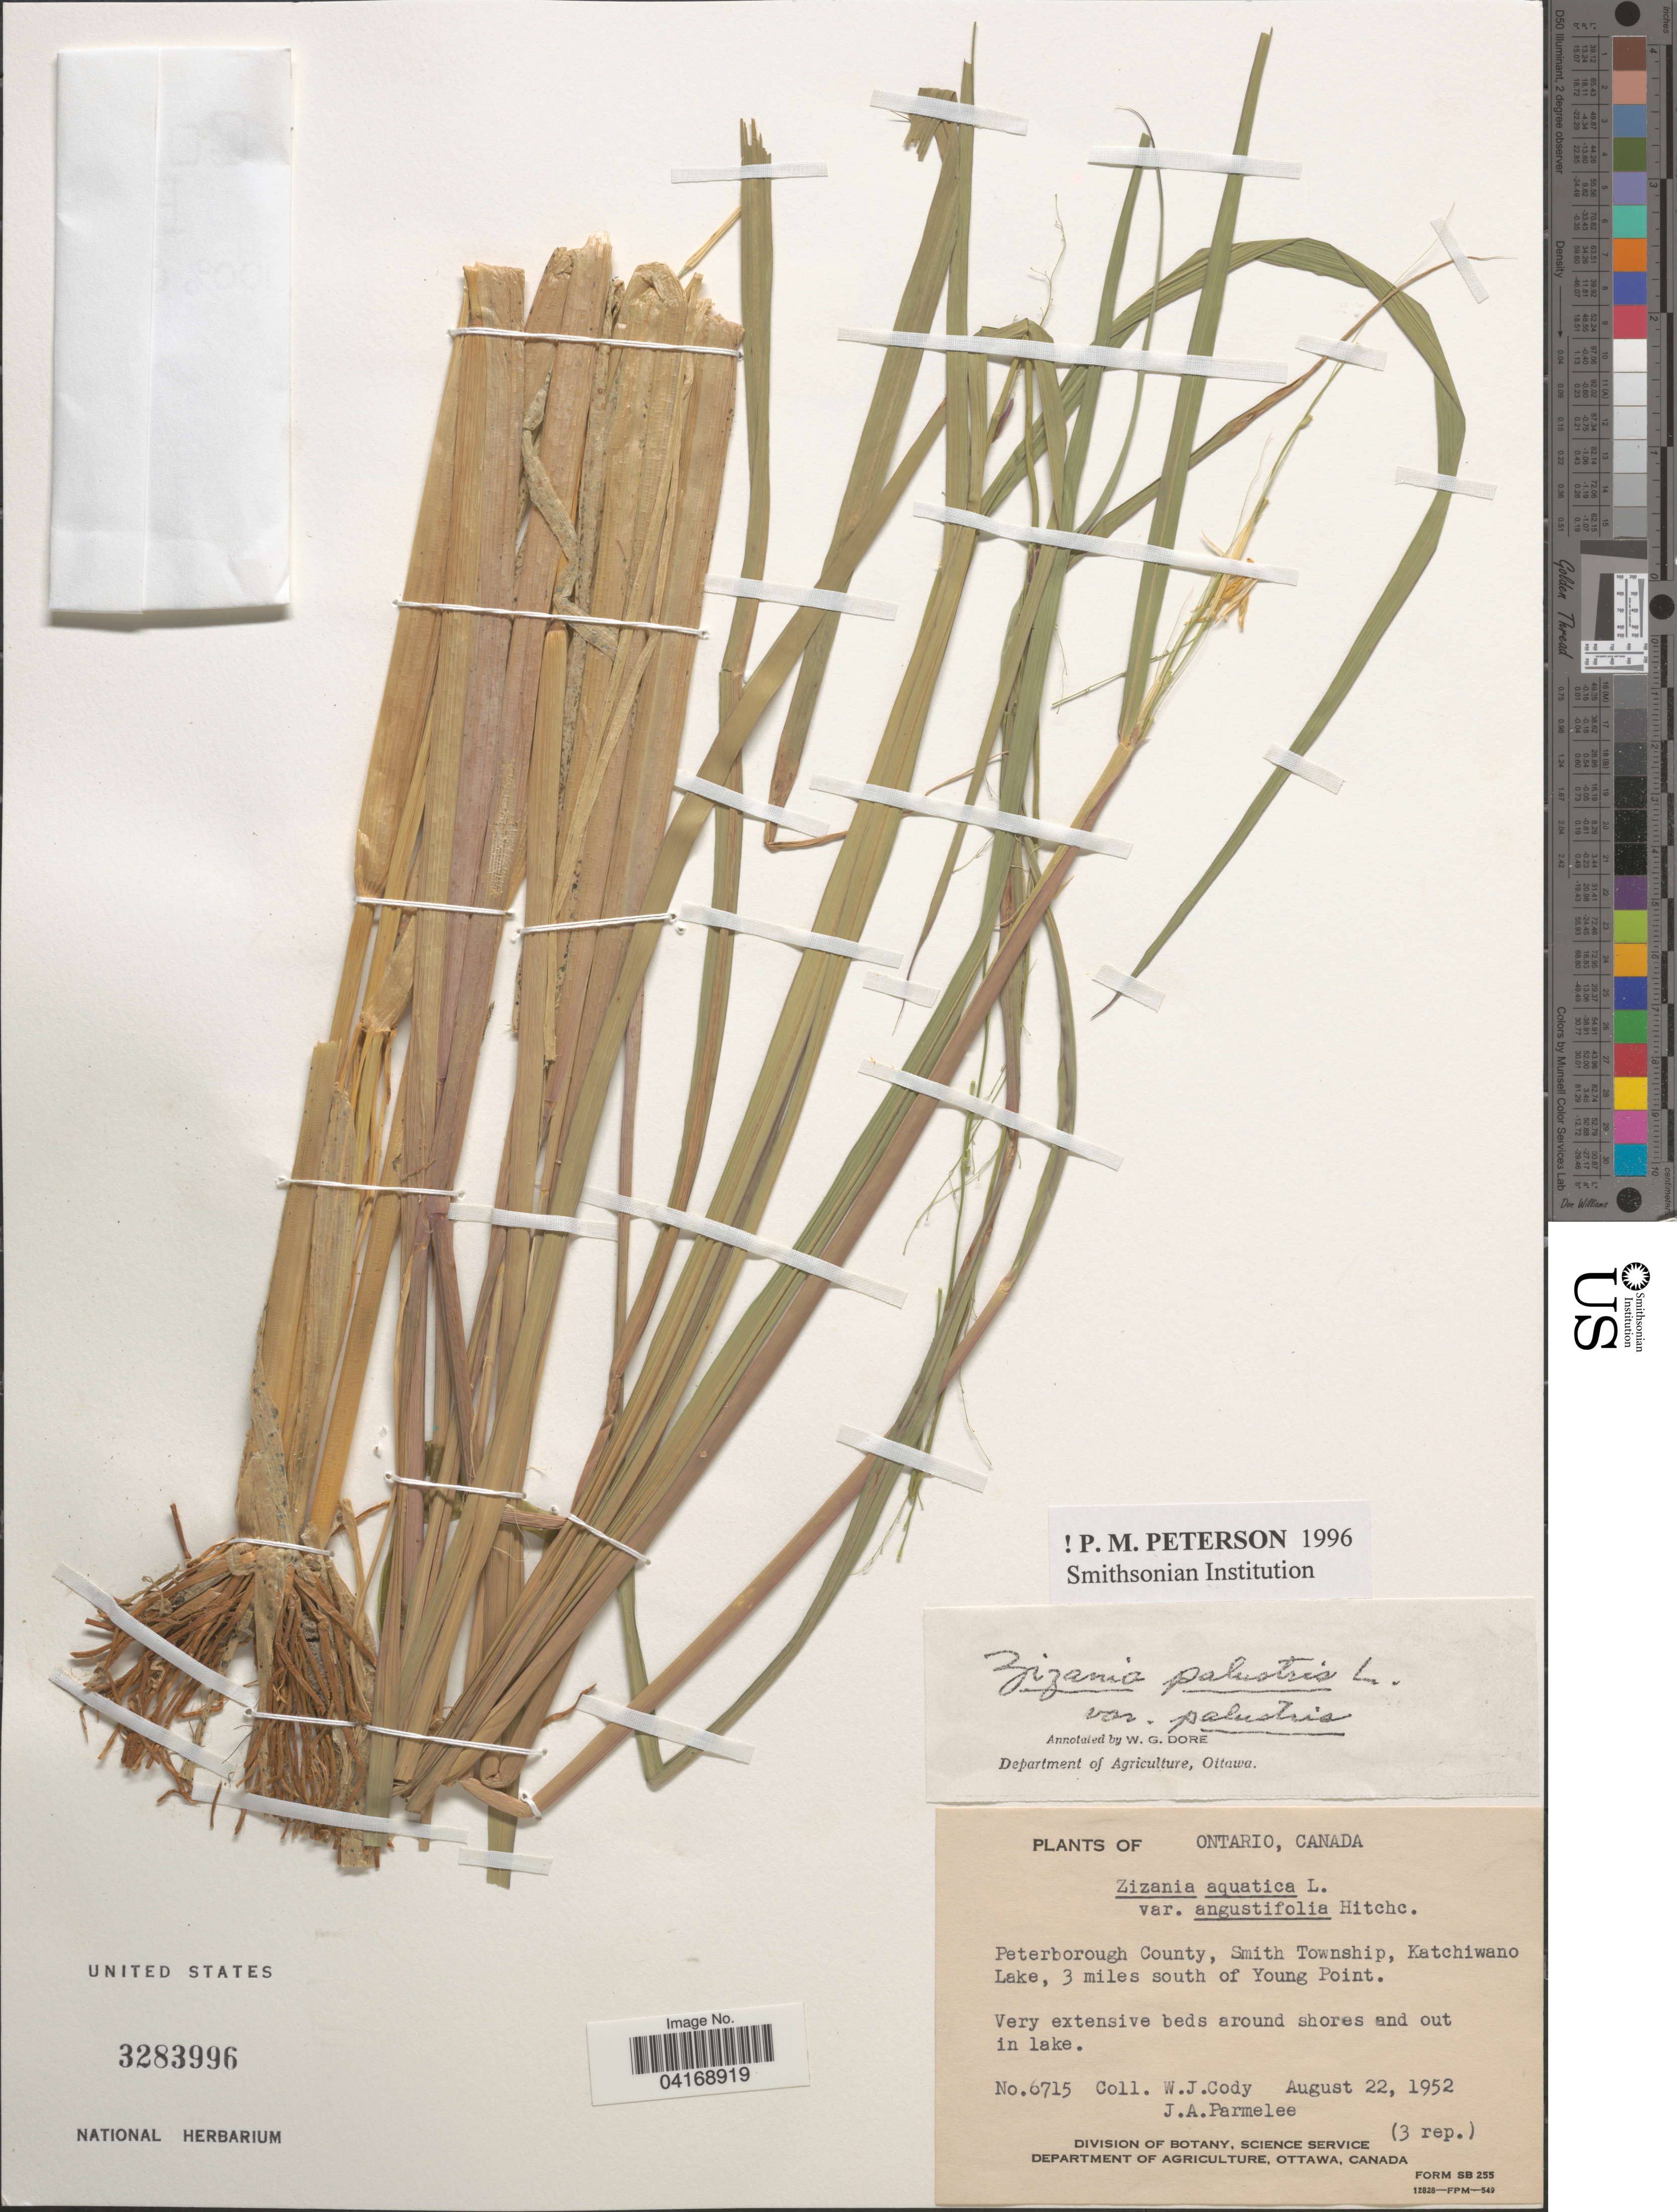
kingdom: Plantae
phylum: Tracheophyta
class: Liliopsida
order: Poales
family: Poaceae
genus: Zizania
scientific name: Zizania palustris var. palustris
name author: L.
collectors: W. Cody & J. A. Parmelee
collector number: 6715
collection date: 1952-08-22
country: Canada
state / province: Ontario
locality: Peterborough County, Smith Township, Katchiwano Lake, 3 miles south of Young Point.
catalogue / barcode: US 3283996